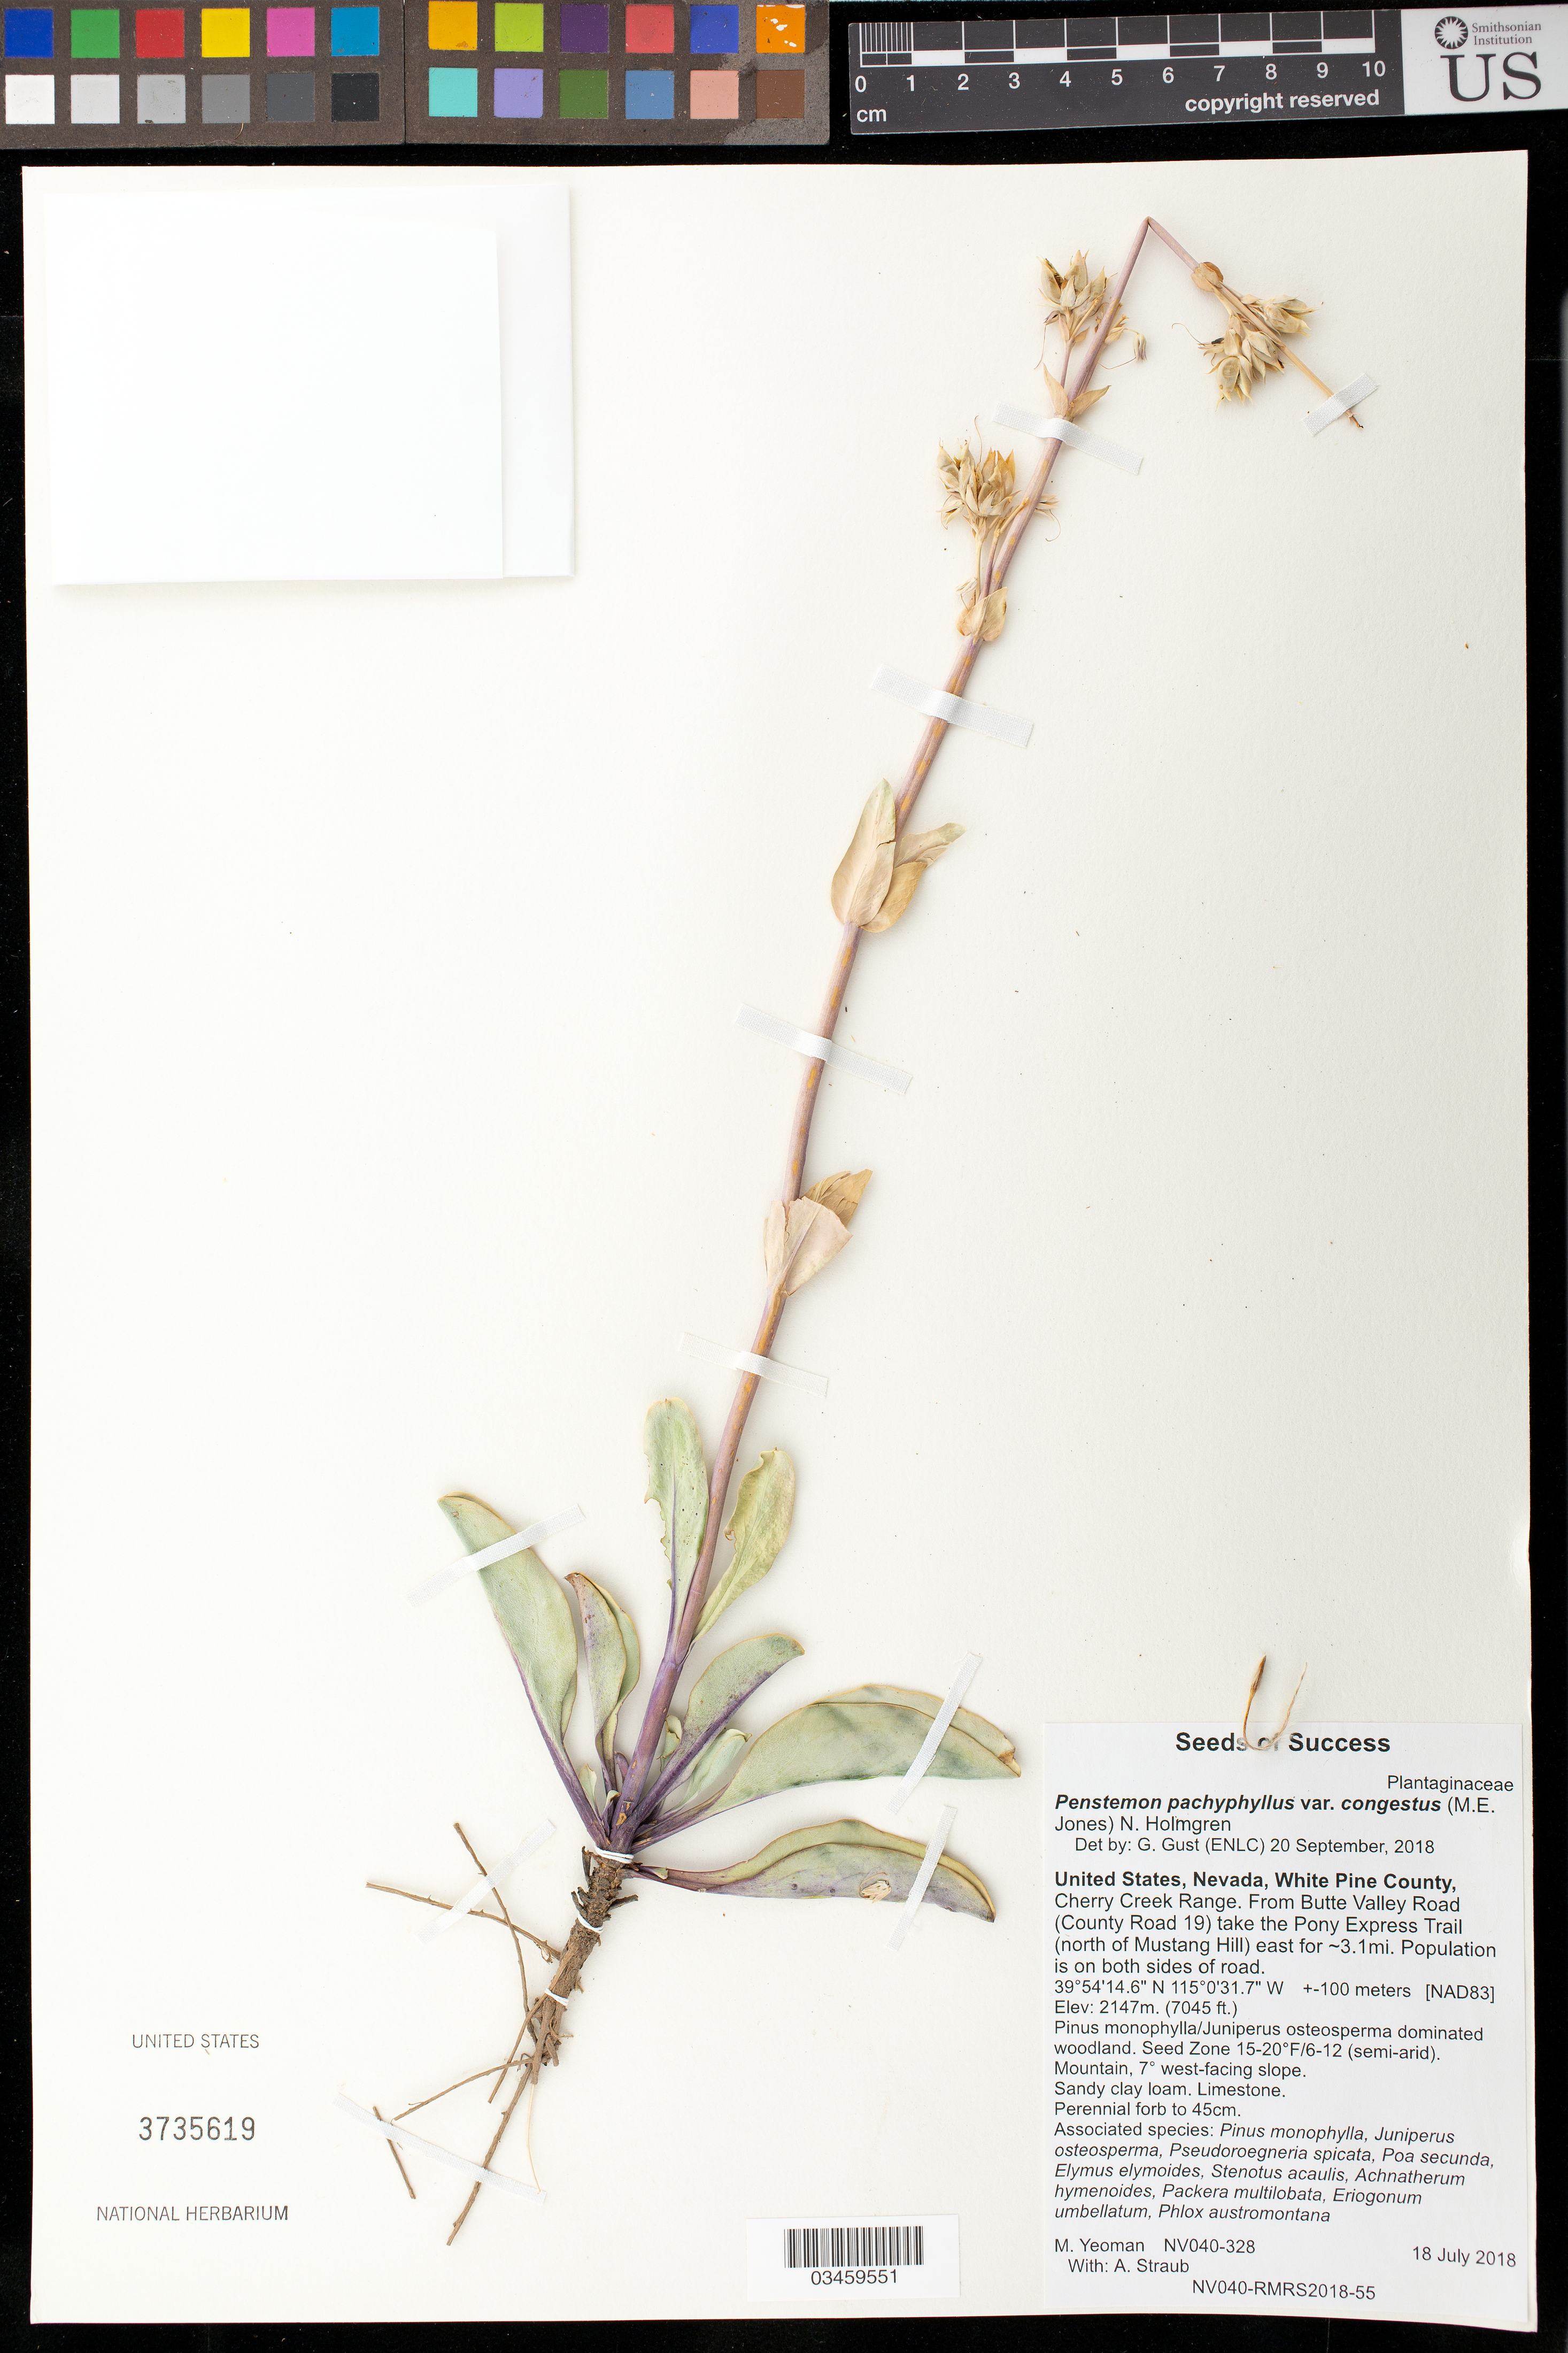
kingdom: Plantae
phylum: Tracheophyta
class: Magnoliopsida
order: Lamiales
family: Plantaginaceae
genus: Penstemon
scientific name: Penstemon pachyphyllus var. congestus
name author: (M.E. Jones) N.H. Holmgren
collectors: M. Yeoman & A. Straub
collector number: NV040-328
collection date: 2018-07-18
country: United States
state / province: Nevada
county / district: White Pine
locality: Cherry Creek Range. From Butte Valley Road (County Road 19) take the Pony Express Trail (N of Mustang Hill) E for 3.1 mi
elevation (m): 2147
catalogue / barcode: US 3735619